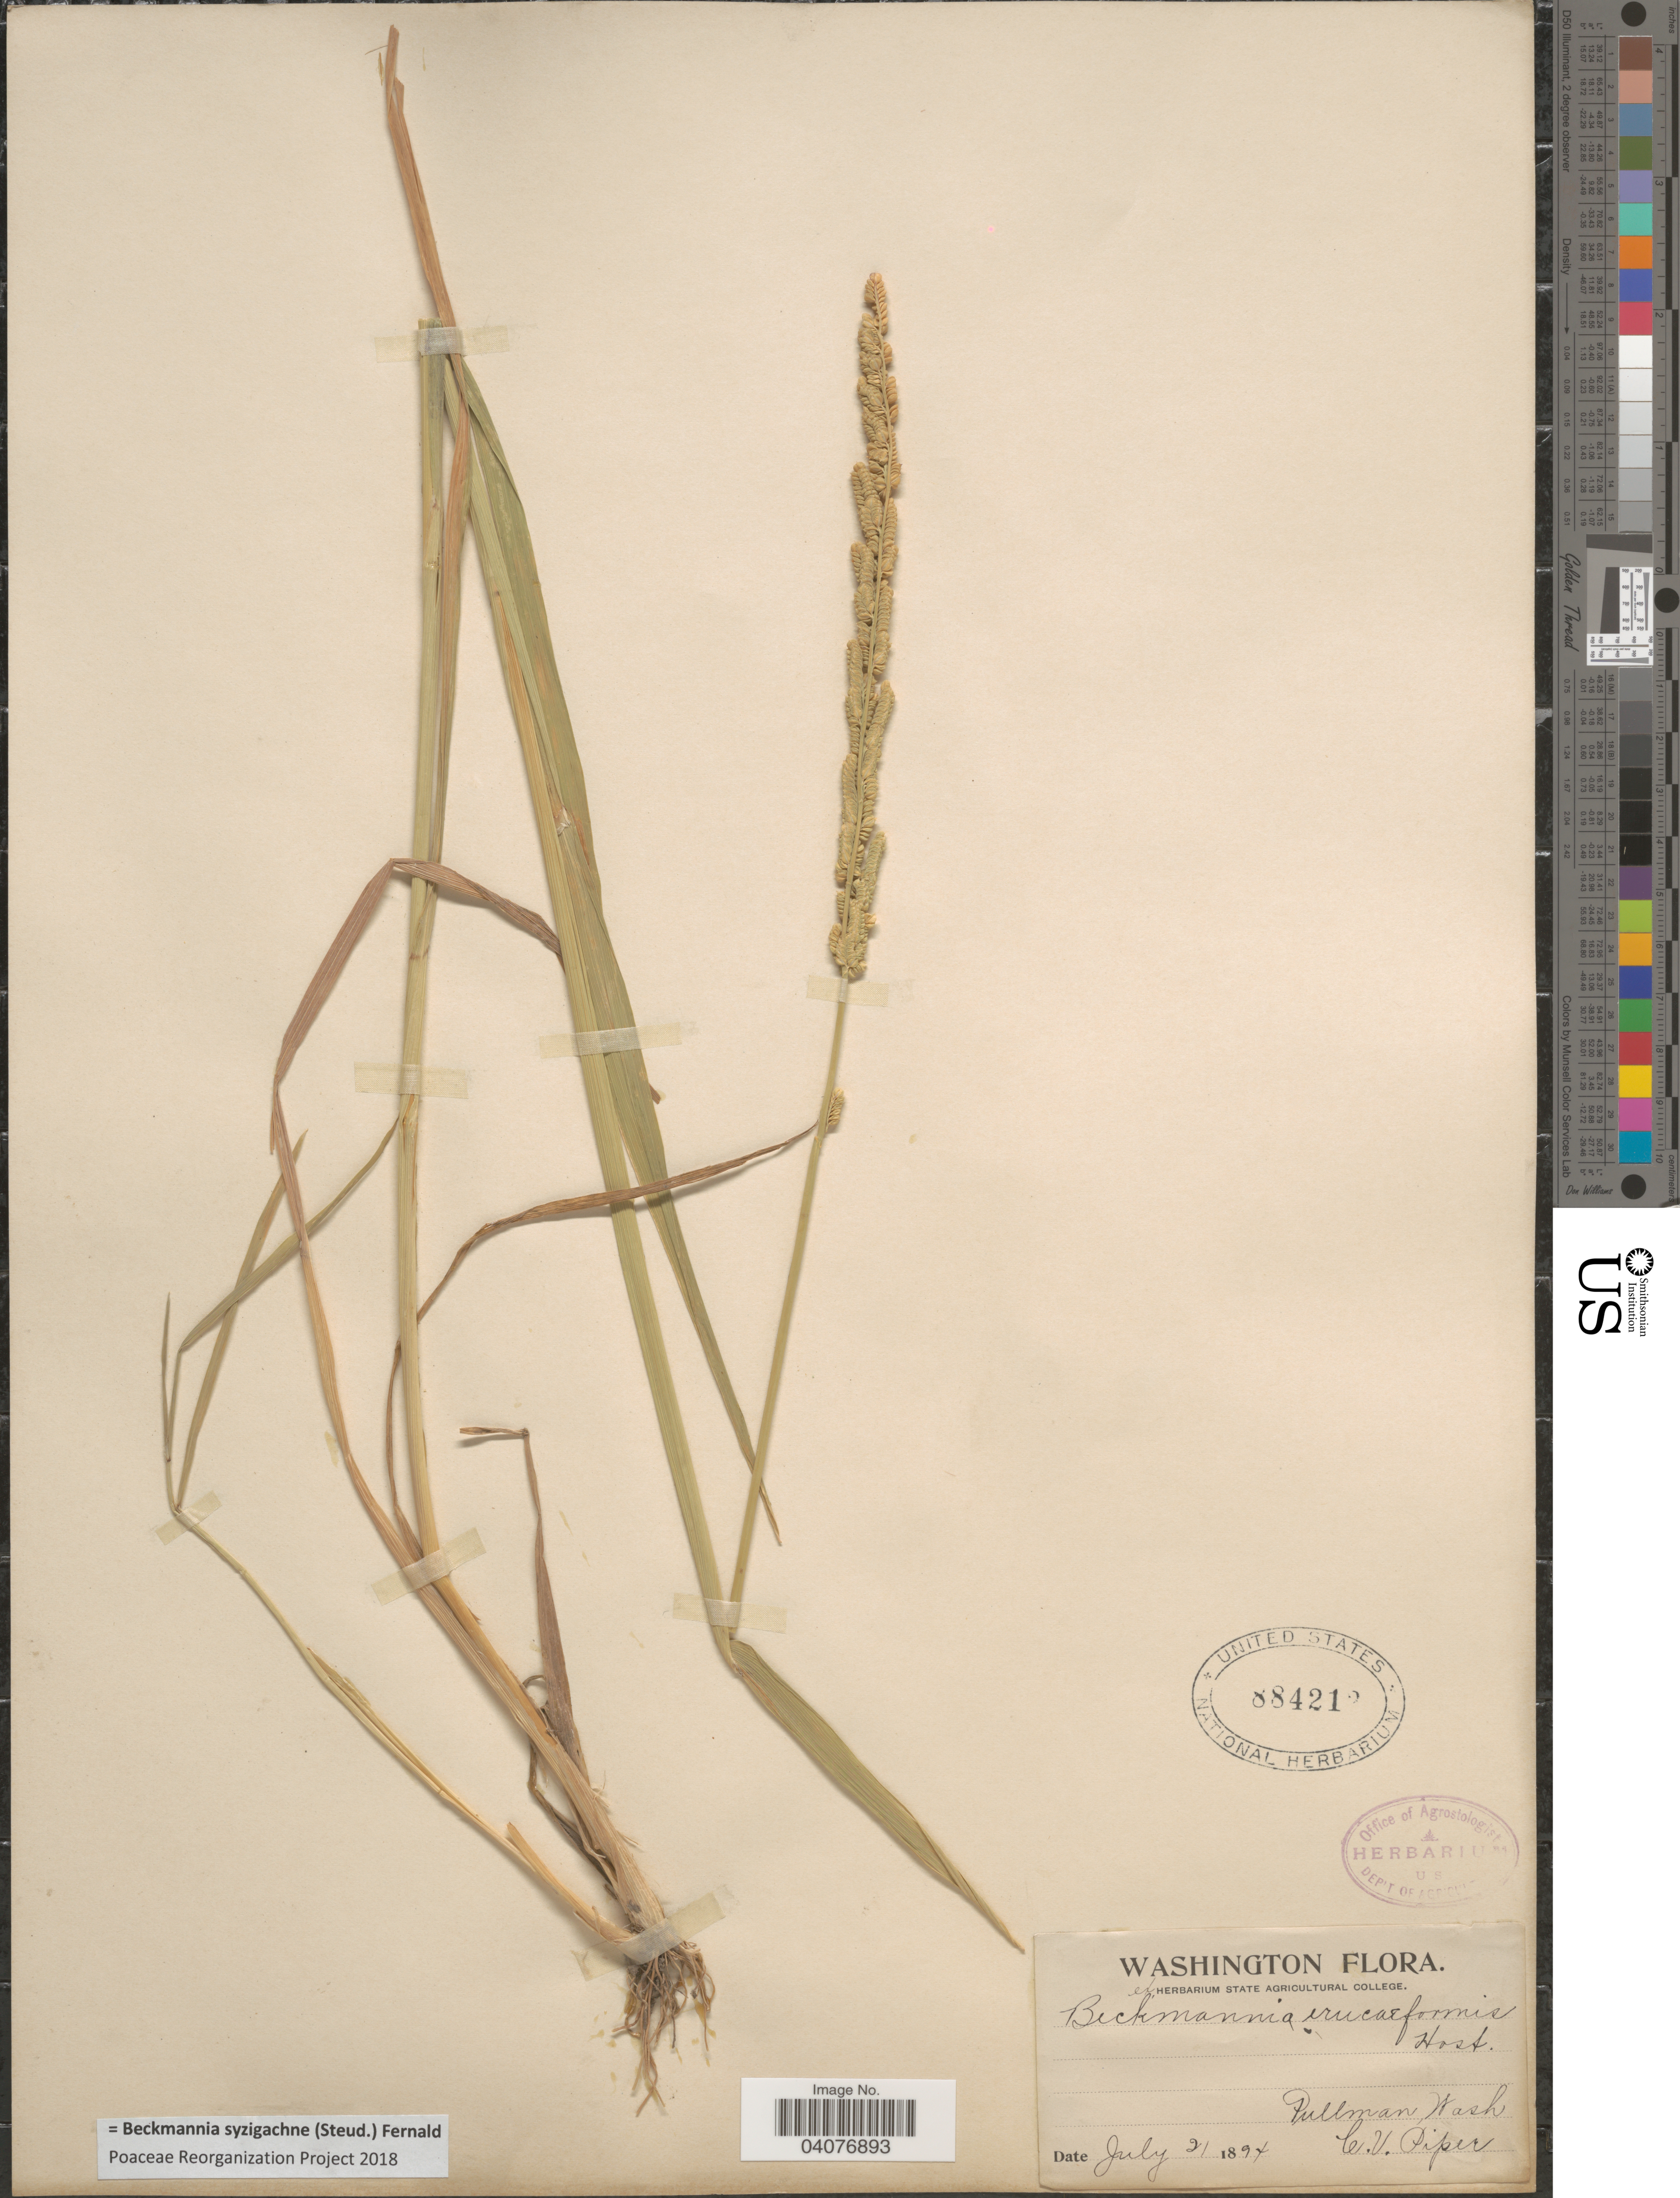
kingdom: Plantae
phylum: Tracheophyta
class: Liliopsida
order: Poales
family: Poaceae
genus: Beckmannia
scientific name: Beckmannia syzigachne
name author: (Steud.) Fernald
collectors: C. V. Piper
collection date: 1894-07-21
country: United States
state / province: Washington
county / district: Whitman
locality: Pullman.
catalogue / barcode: US 884212